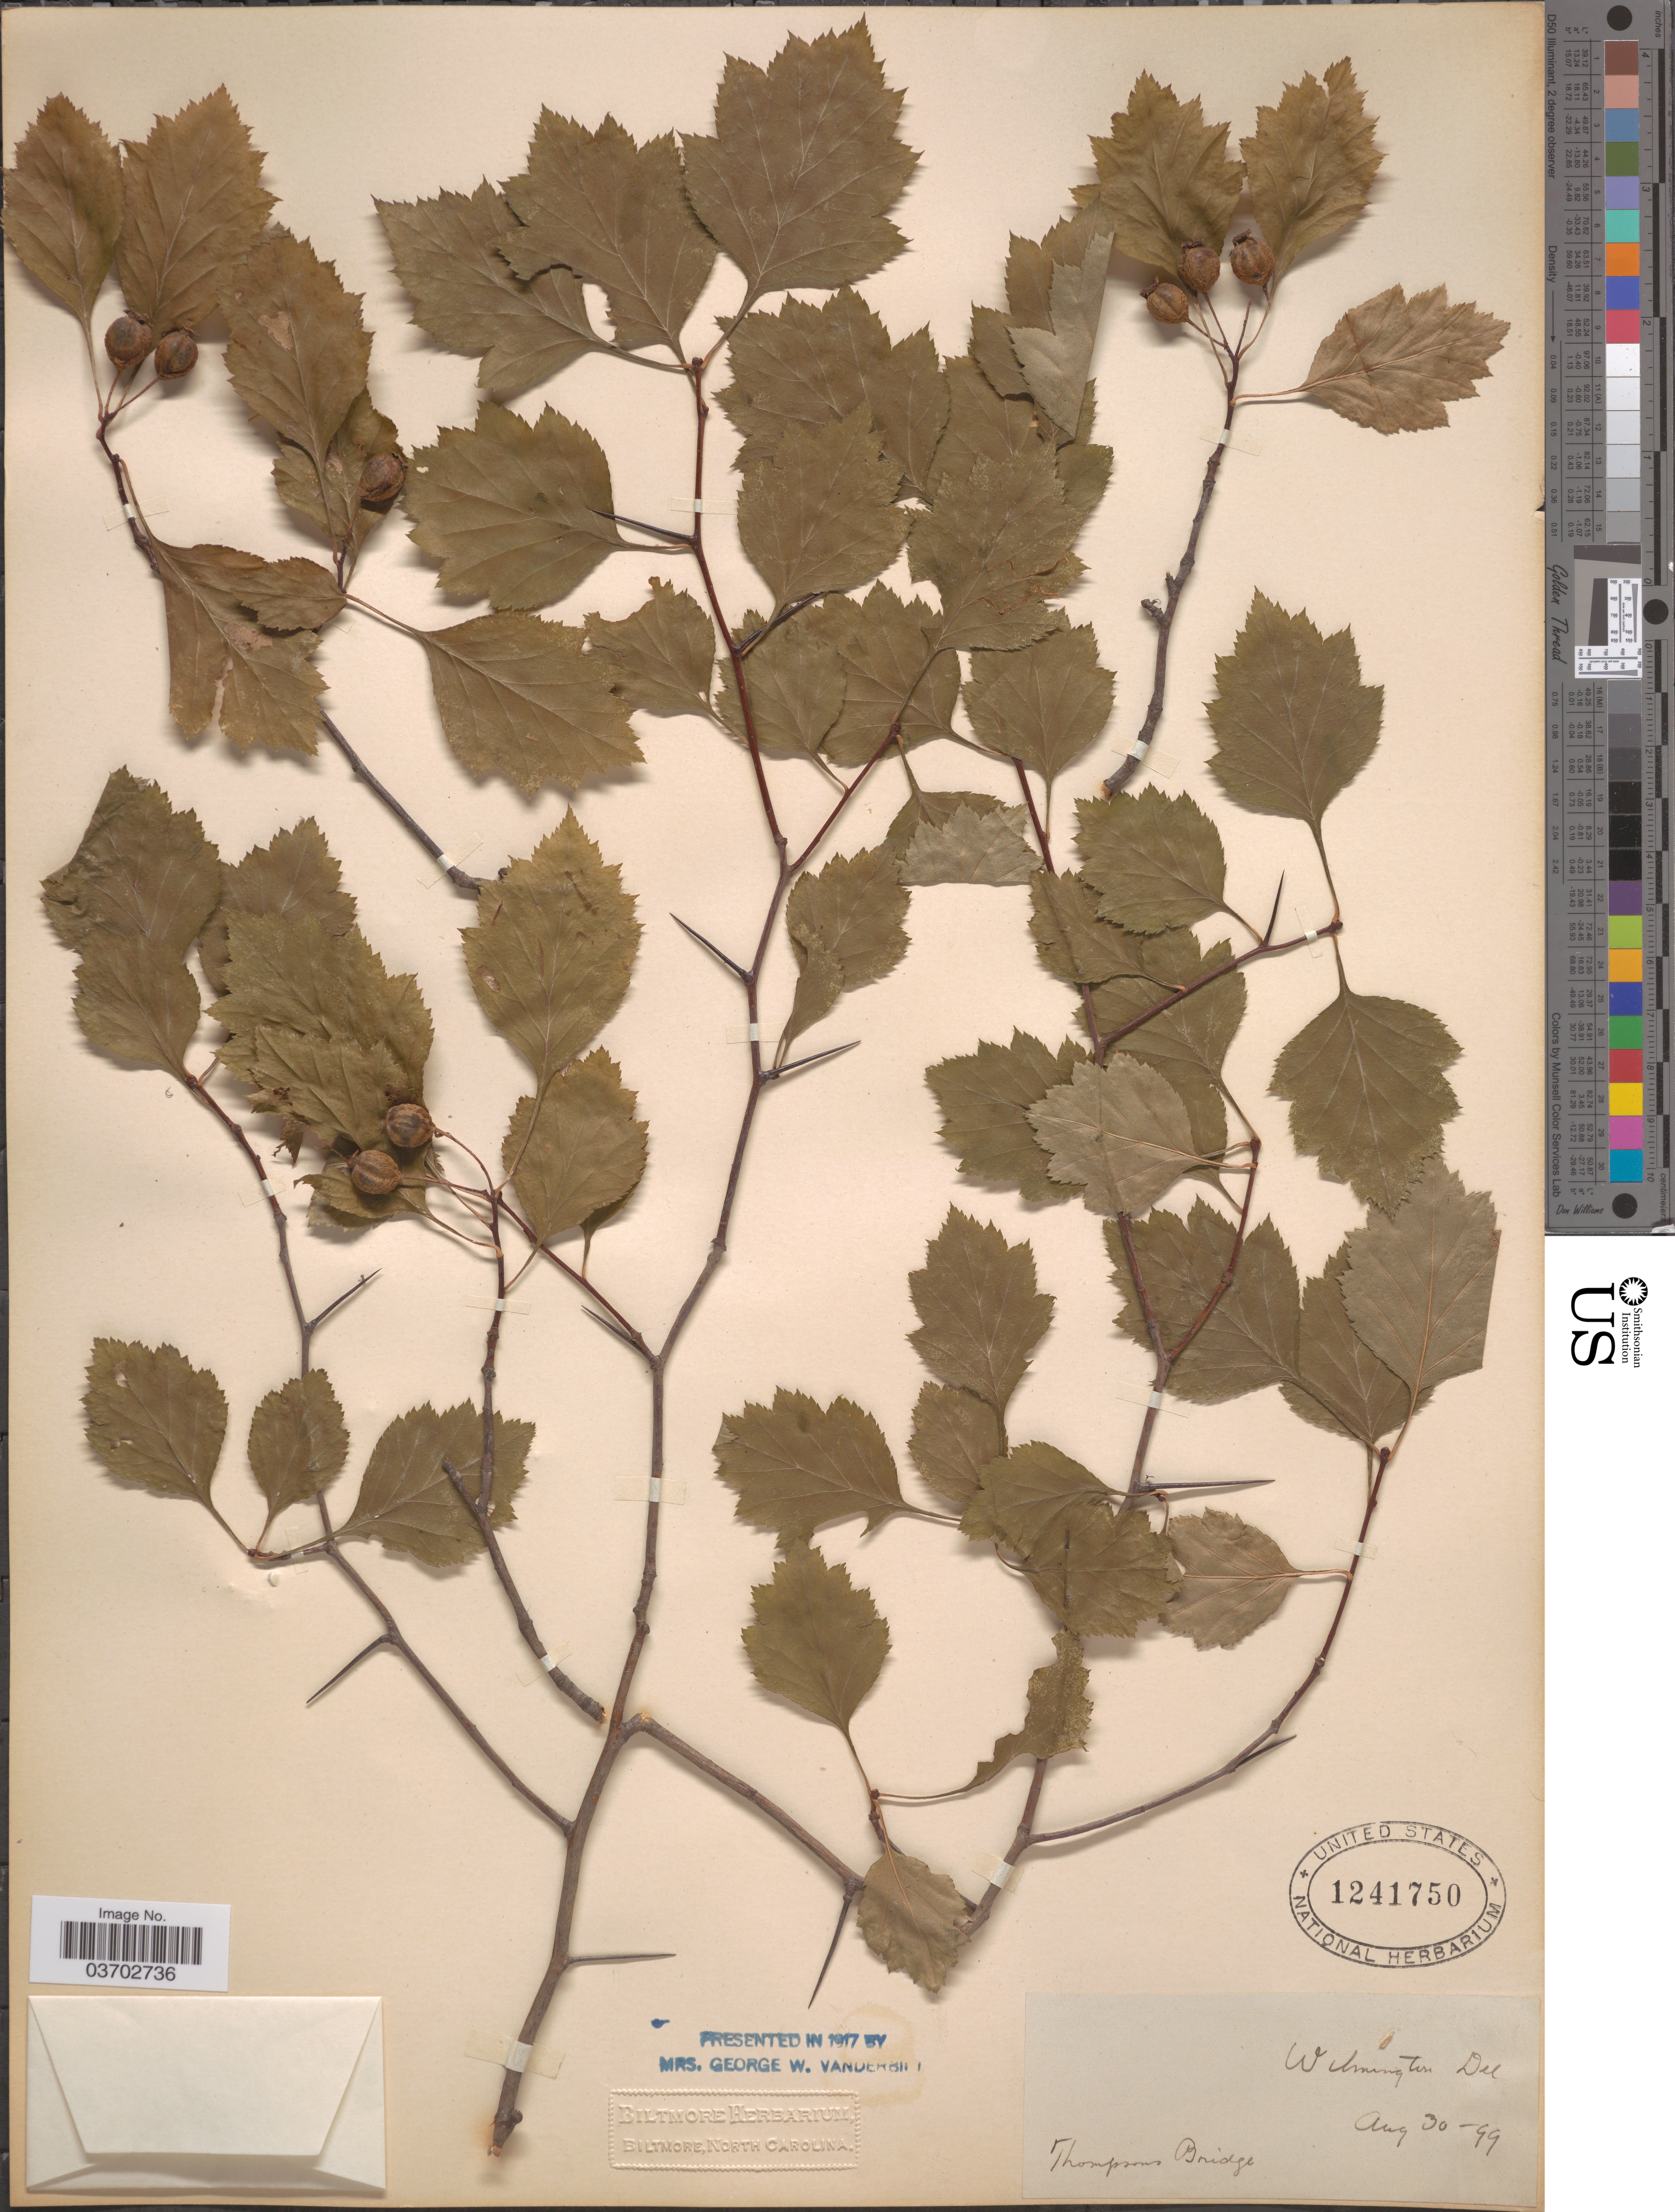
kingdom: Plantae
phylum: Tracheophyta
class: Magnoliopsida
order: Rosales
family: Rosaceae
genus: Crataegus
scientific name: Crataegus sp.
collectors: ex herb. Biltmore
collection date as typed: Transcribed d/m/y: 30/8/99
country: United States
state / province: Delaware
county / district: New Castle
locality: Wilmington. Thompsons Bridge.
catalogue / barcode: US 1241750